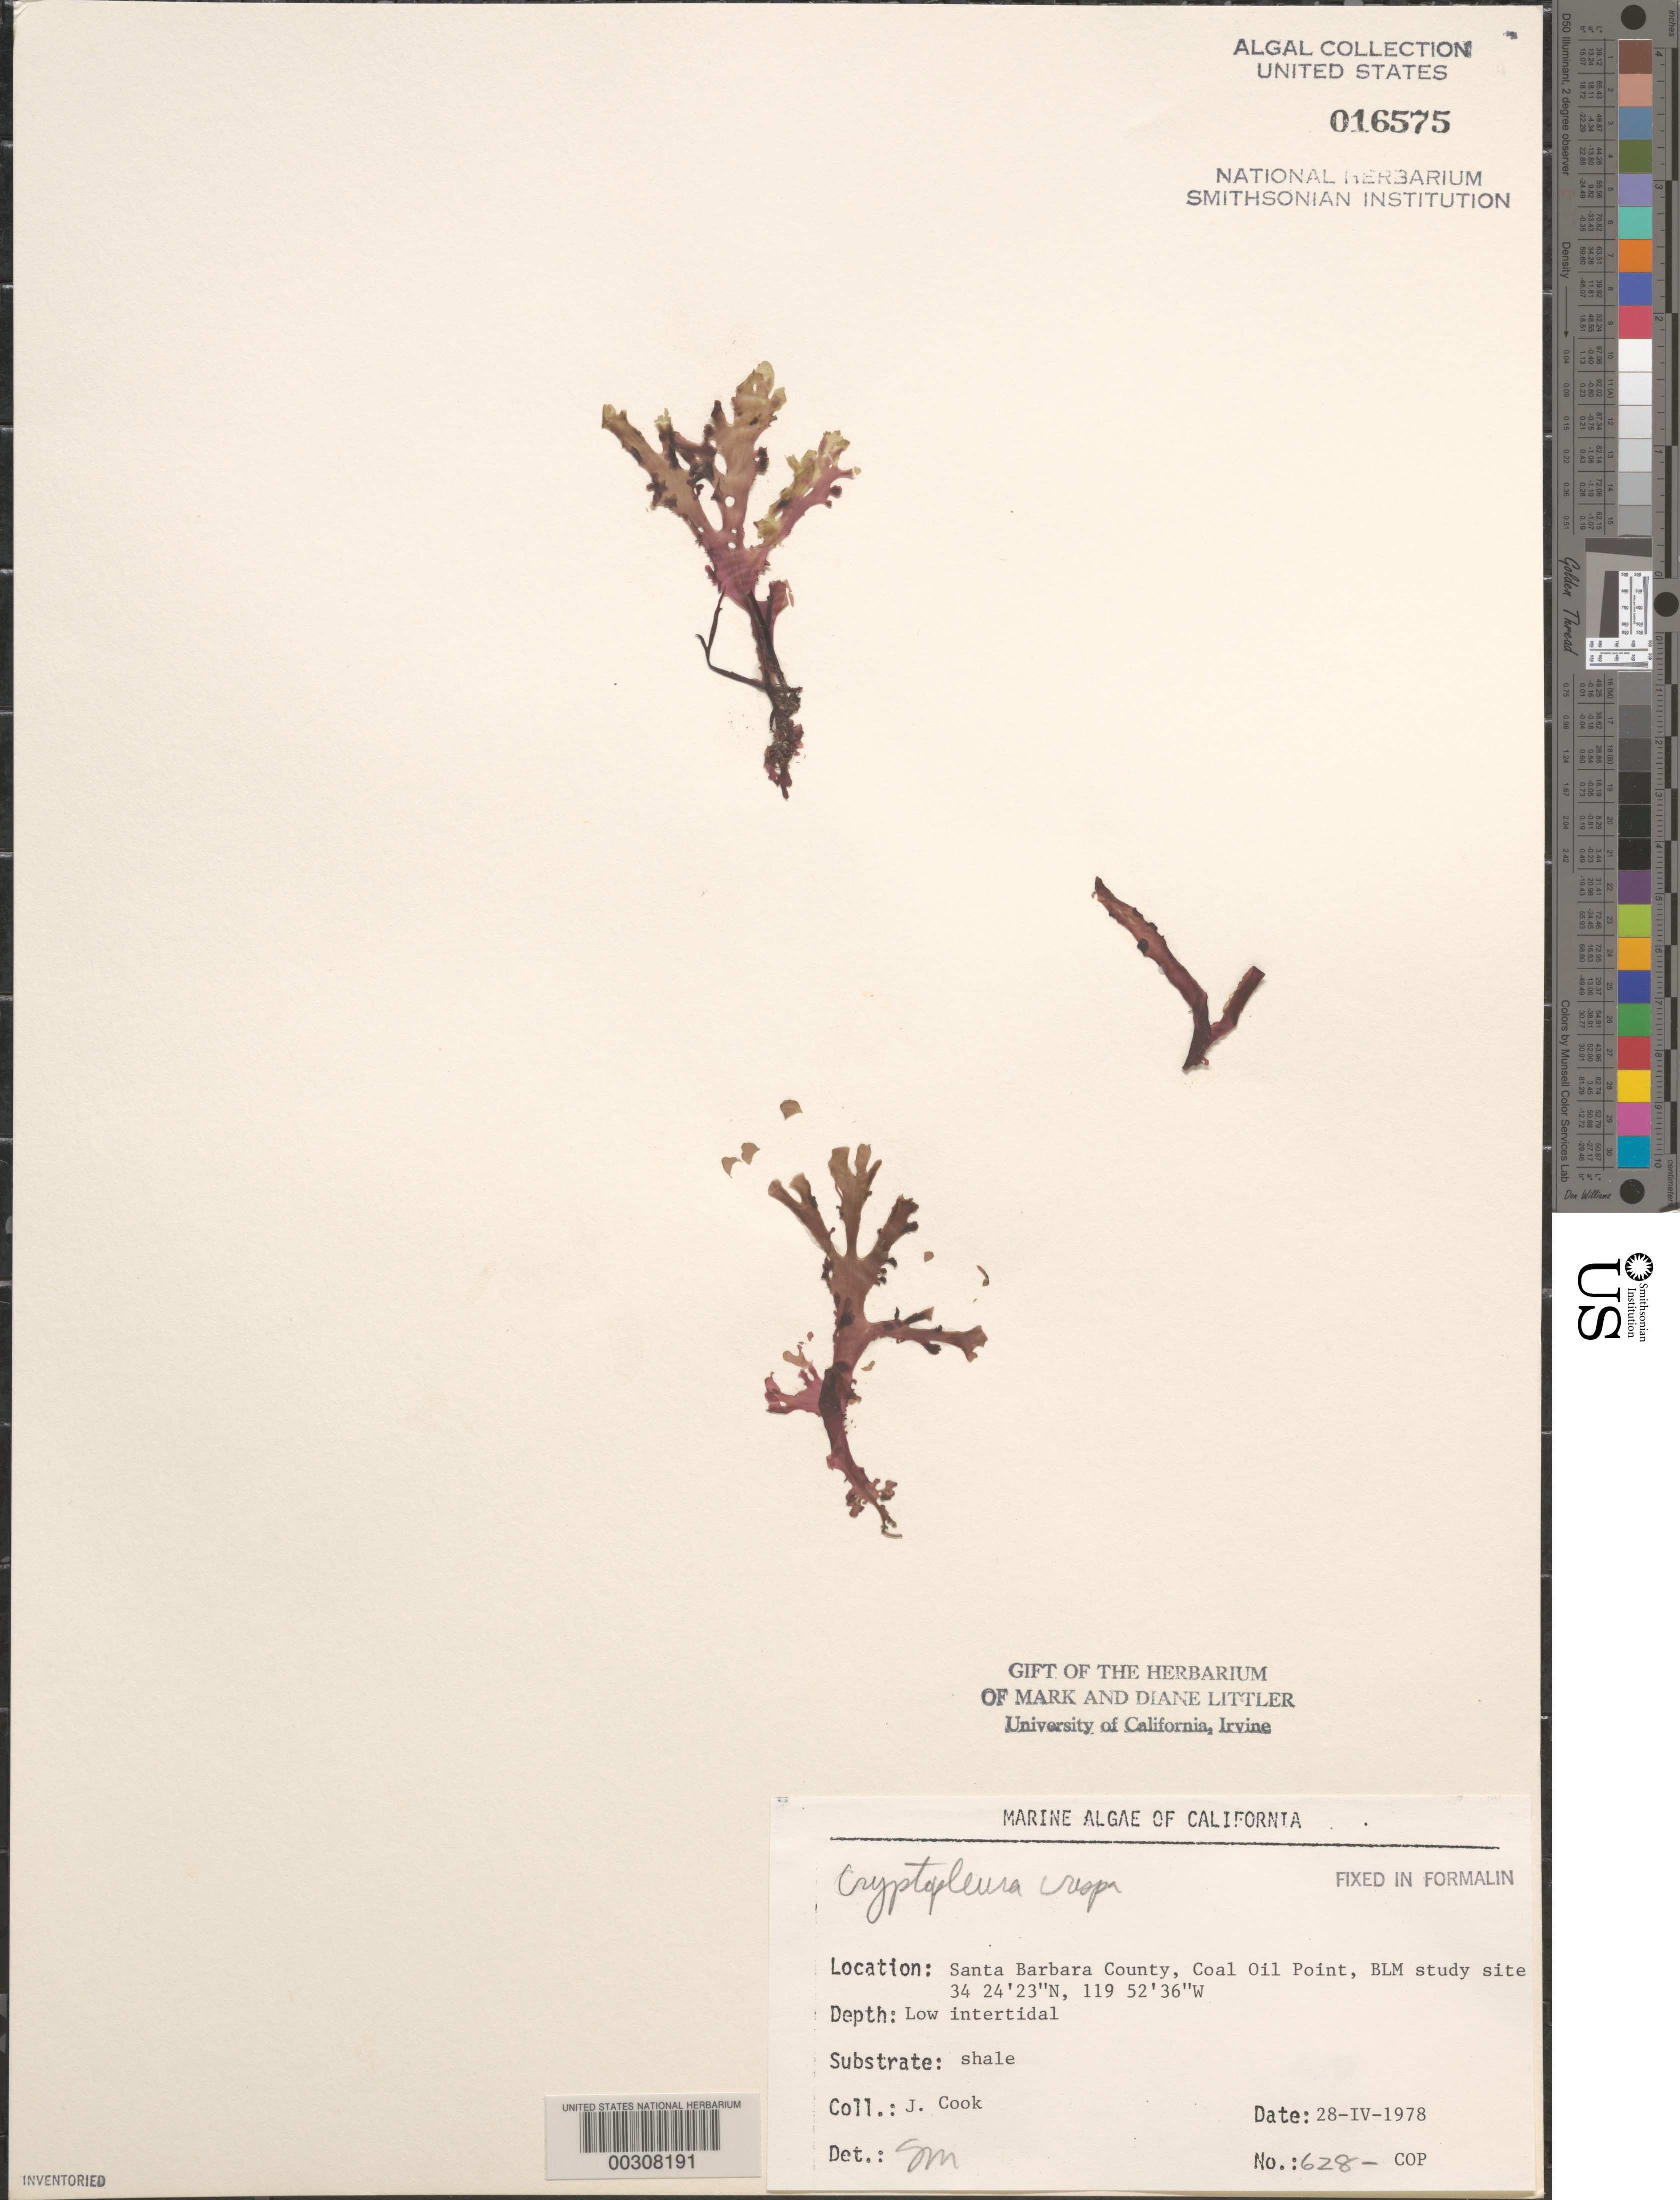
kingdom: Plantae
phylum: Rhodophyta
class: Florideophyceae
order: Ceramiales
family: Delesseriaceae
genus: Cryptopleura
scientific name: Cryptopleura crispa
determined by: Murray, S. N.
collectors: J. Cook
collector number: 628-cop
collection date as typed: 28 Apr 1978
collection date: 1978-04-28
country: United States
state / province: California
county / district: Santa Barbara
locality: Coal Oil Point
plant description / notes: BLM-SOCALBIGHT Rocky Intertidal Survey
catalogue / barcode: US 16575